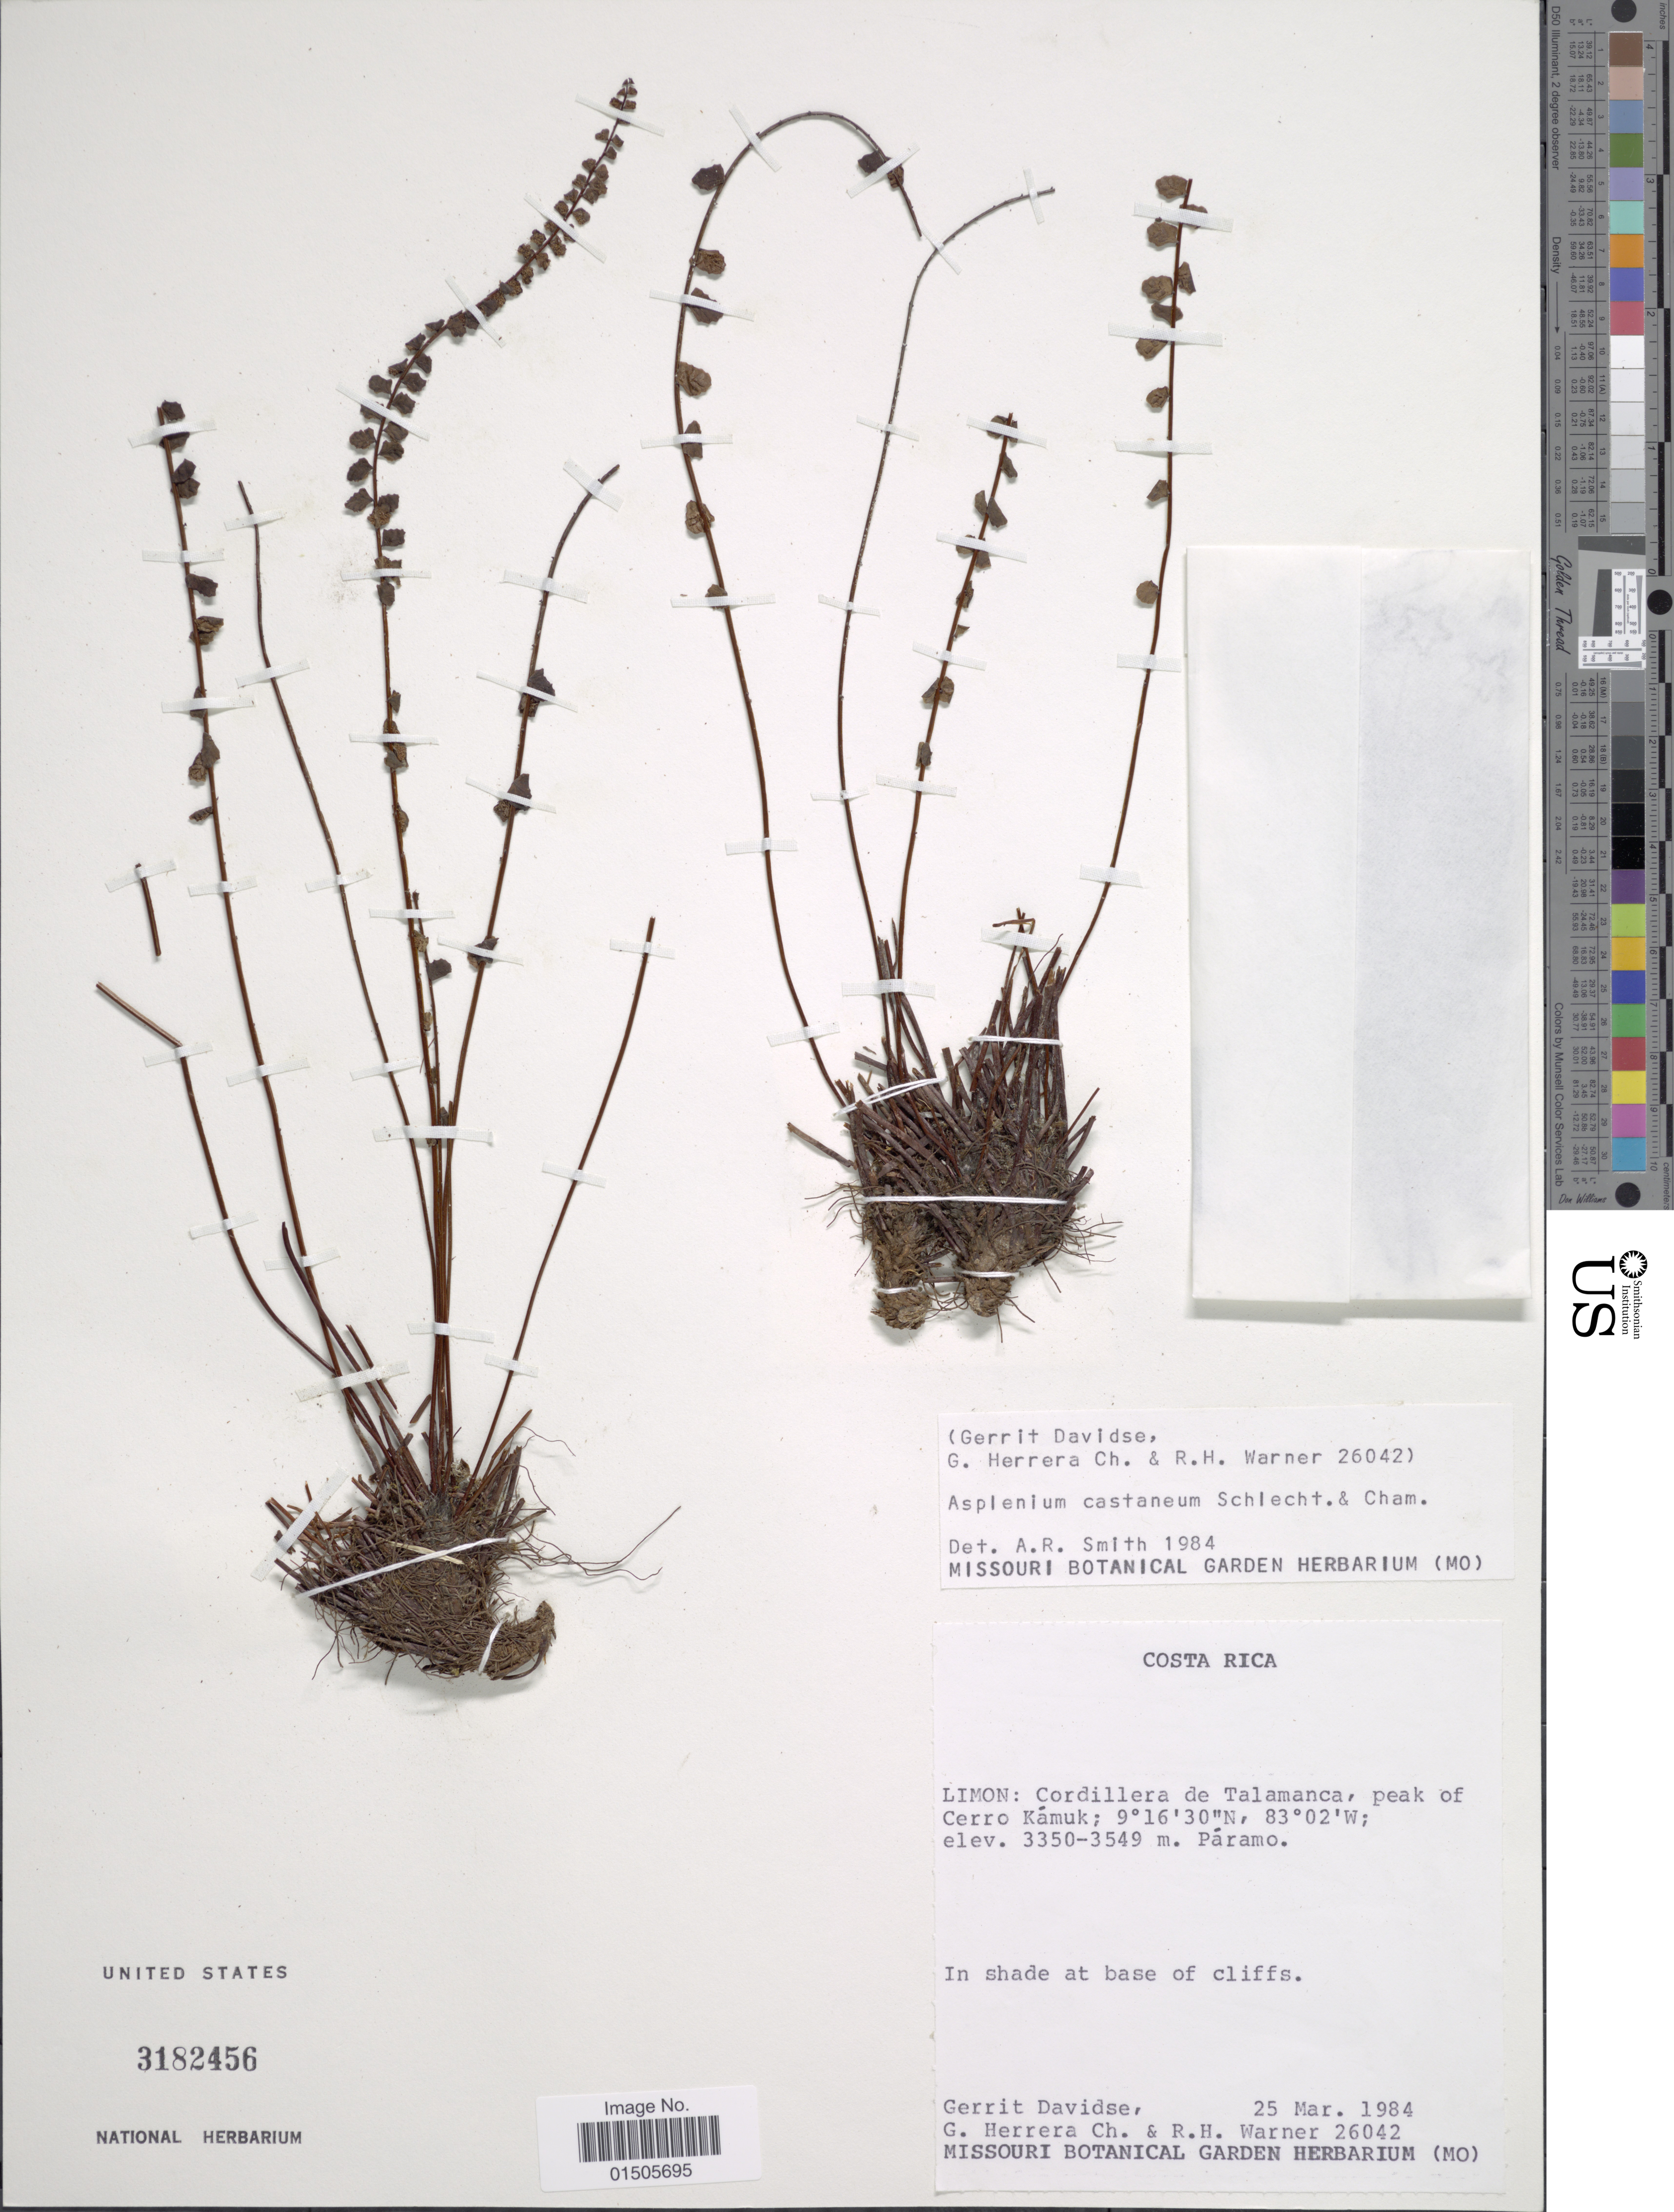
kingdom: Plantae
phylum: Tracheophyta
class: Polypodiopsida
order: Polypodiales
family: Aspleniaceae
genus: Asplenium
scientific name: Asplenium castaneum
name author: Schltdl. & Cham.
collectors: G. Davidse, G. Herrera & R. H. Warner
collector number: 26042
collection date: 1984-03-25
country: Costa Rica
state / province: Limón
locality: Cordillera de Talamanca, peak of Cerro Kamuk; Paramo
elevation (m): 3350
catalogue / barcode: US 3182456